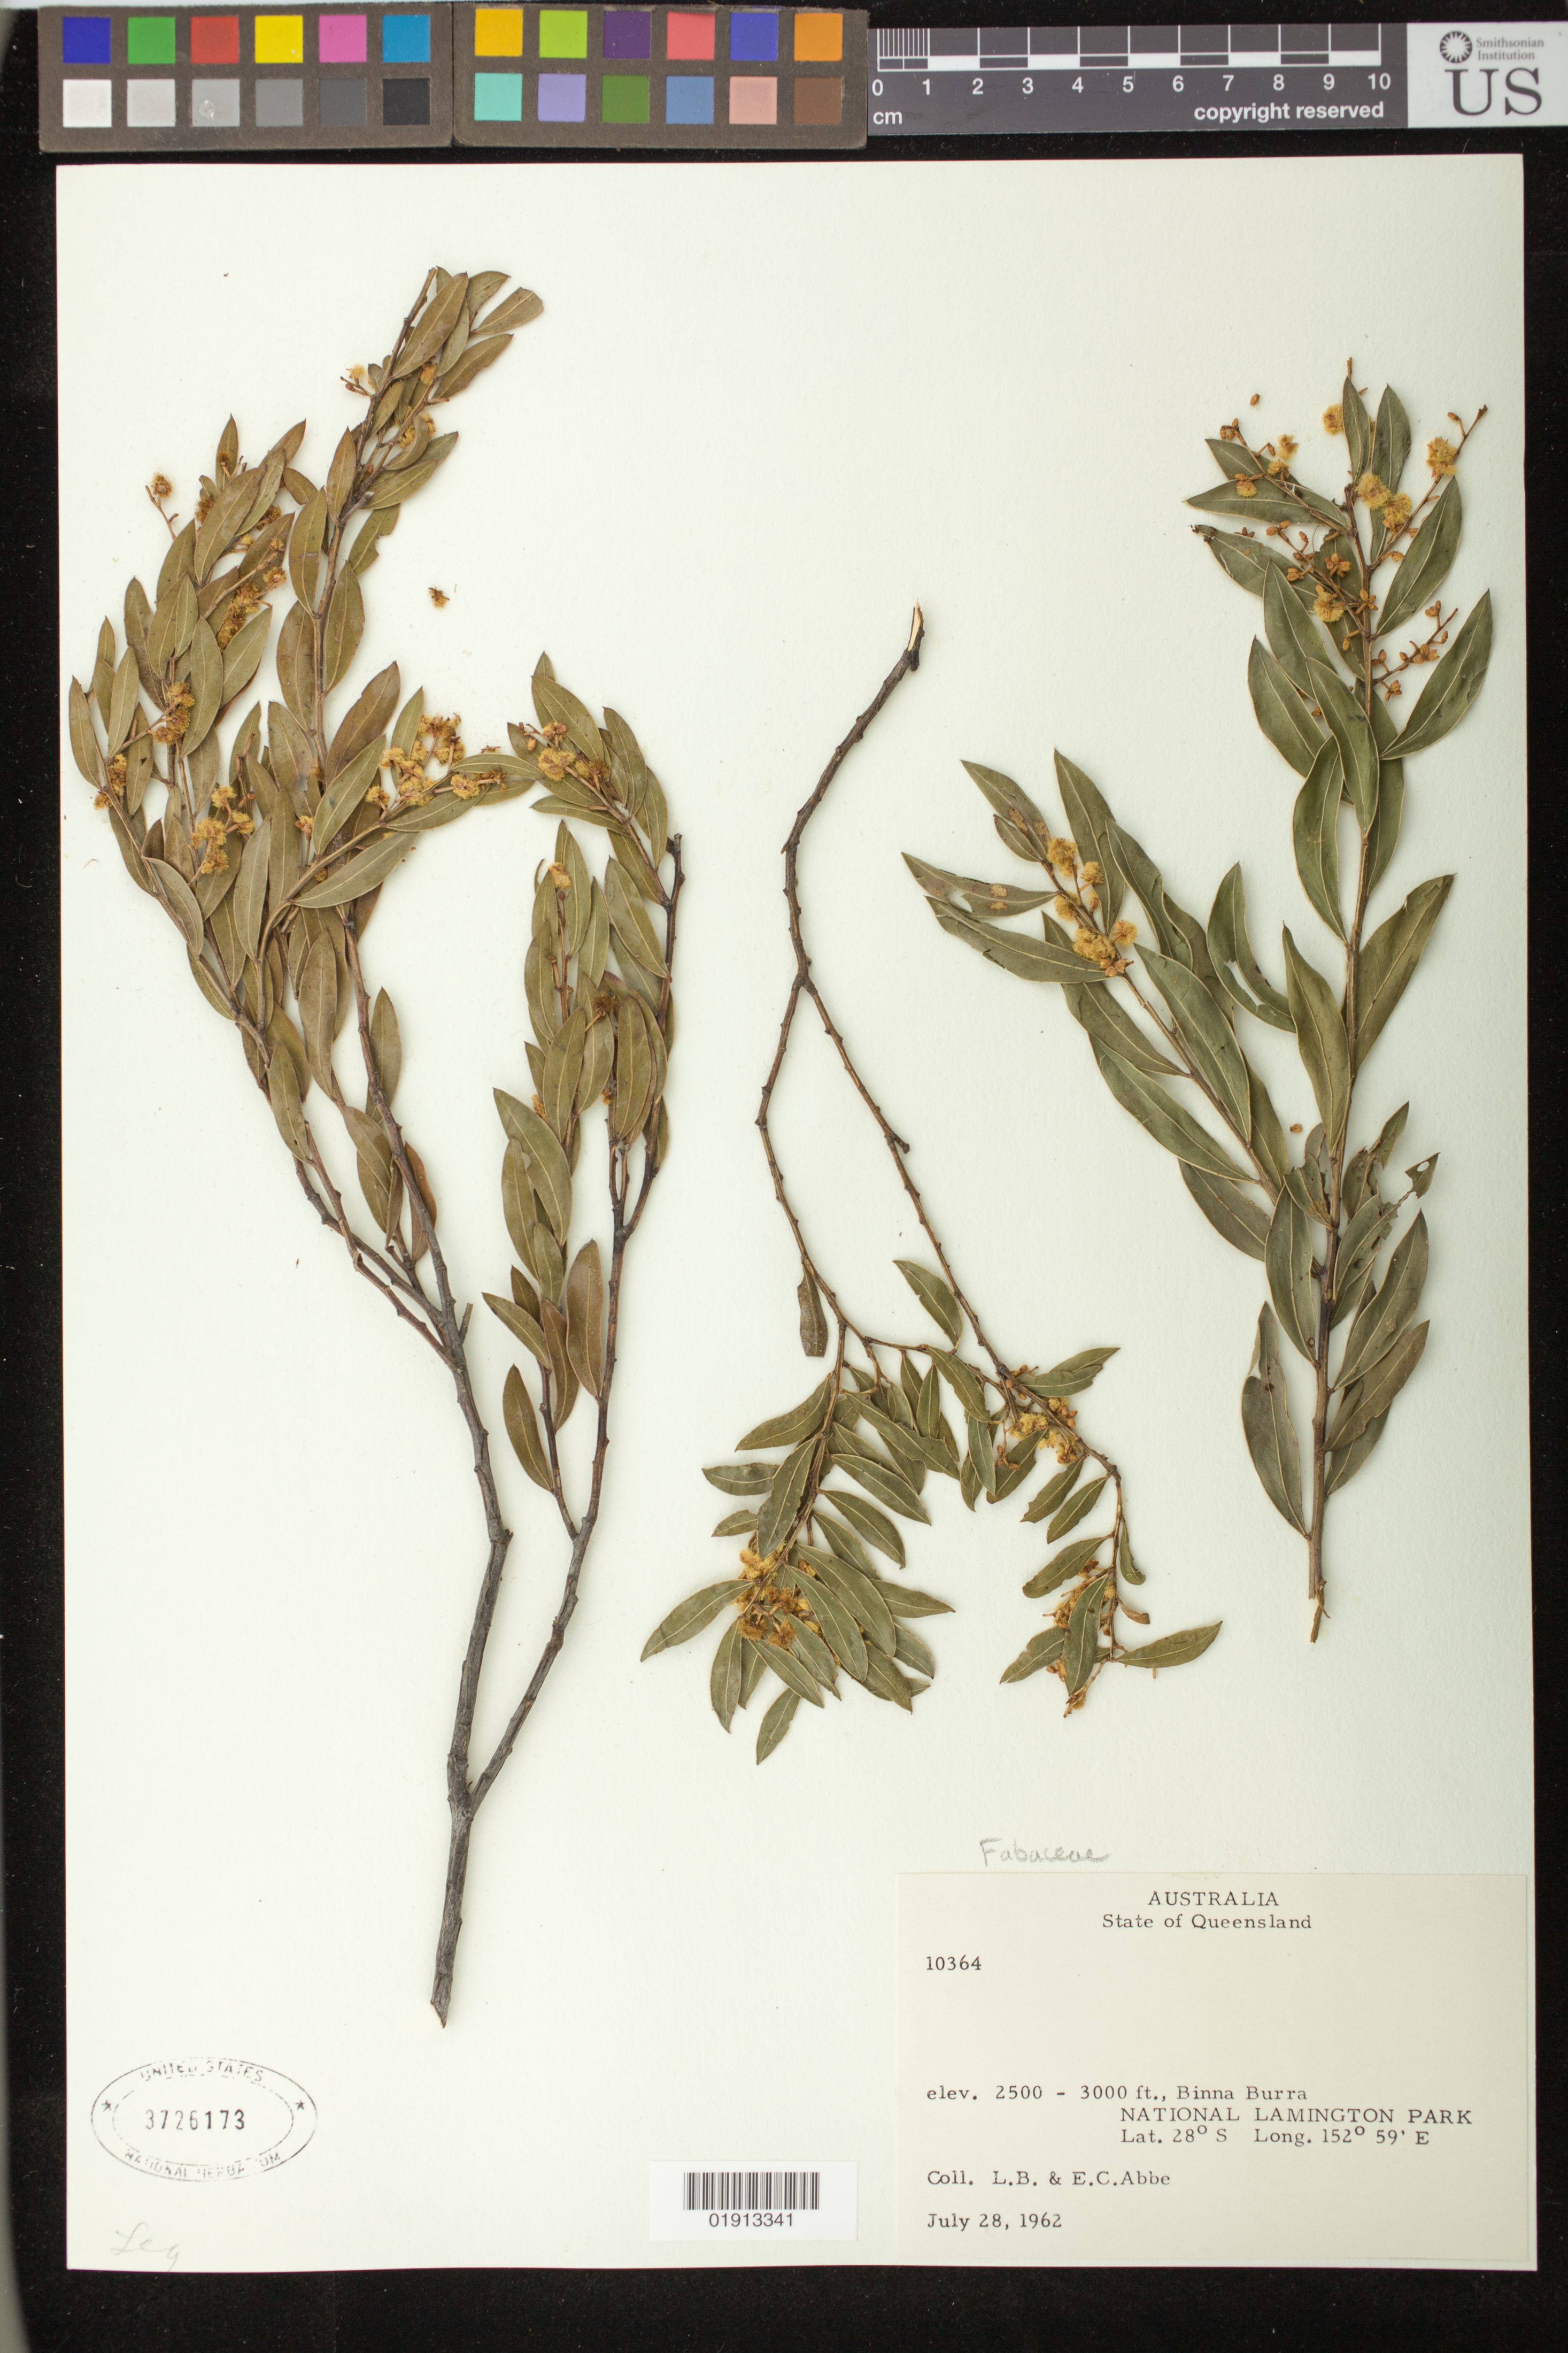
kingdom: Plantae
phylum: Tracheophyta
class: Magnoliopsida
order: Fabales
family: Fabaceae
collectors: L. B. Abbe & E. C. Abbe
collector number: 10364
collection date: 1962-07-28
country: Australia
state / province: Queensland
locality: State of Queensland, Binna Burra, National Lamington Park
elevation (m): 762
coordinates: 28 S, 152 59 E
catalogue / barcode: US 3726173